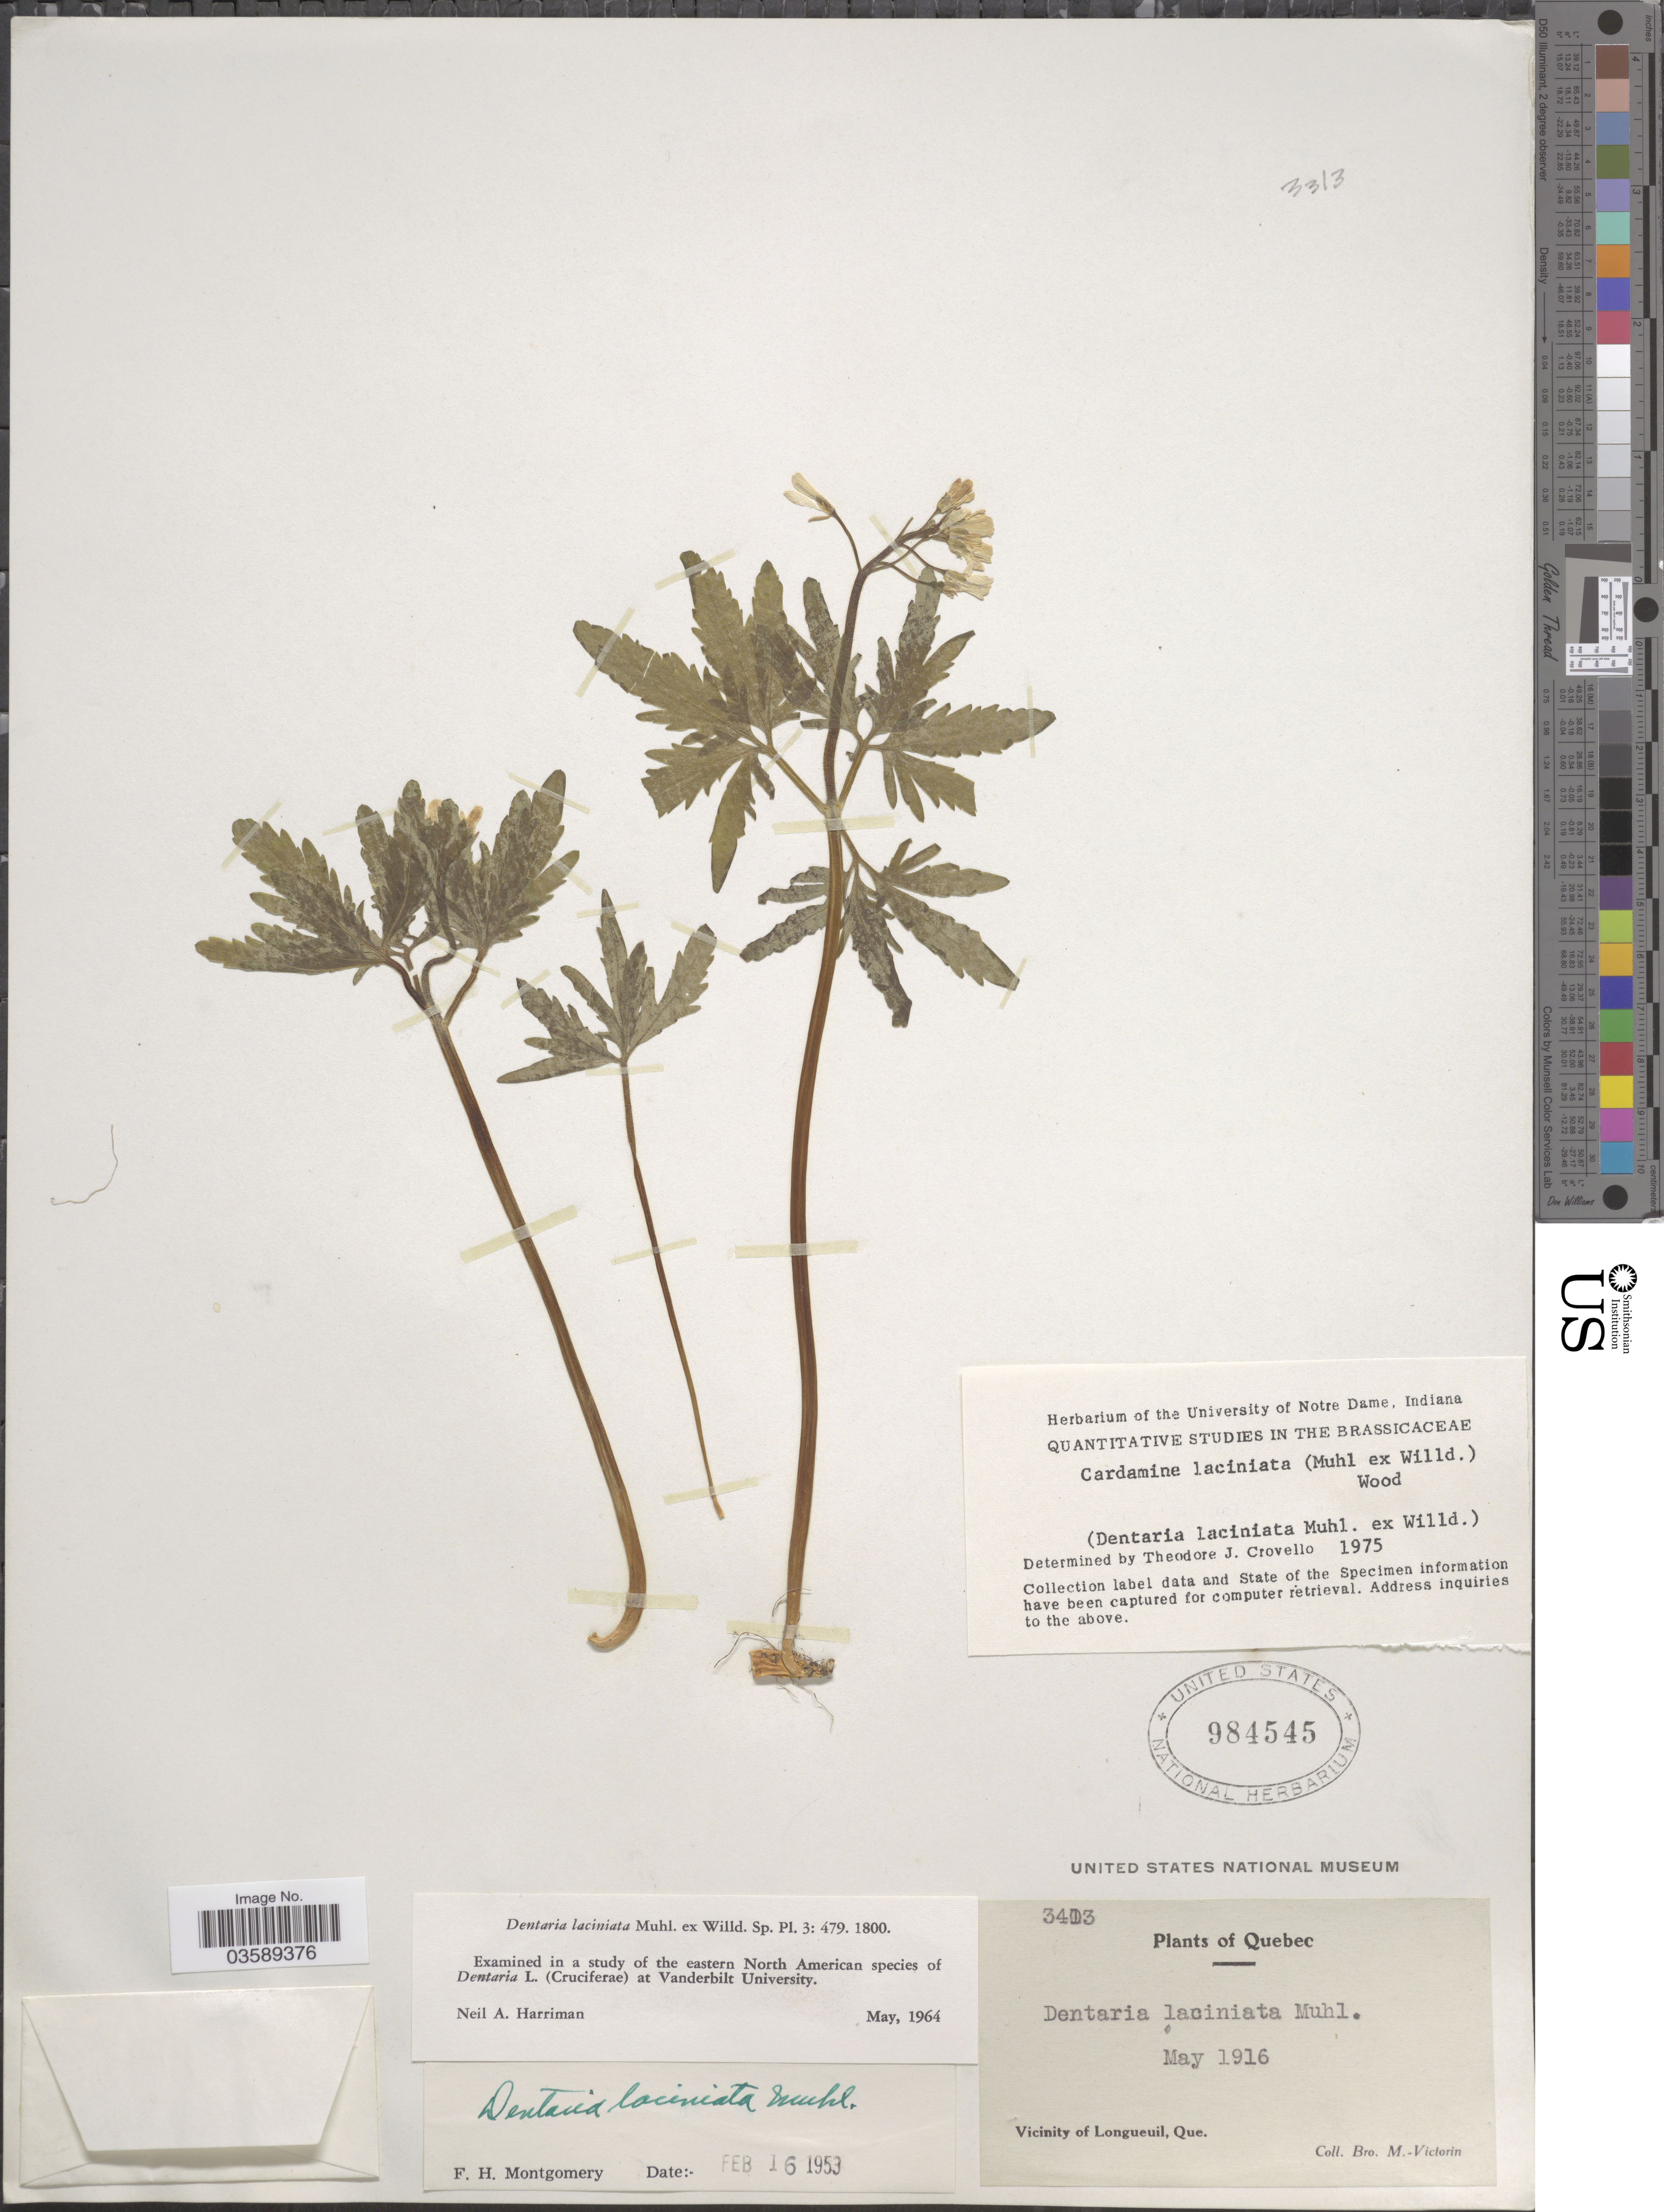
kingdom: Plantae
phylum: Tracheophyta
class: Magnoliopsida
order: Brassicales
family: Brassicaceae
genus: Cardamine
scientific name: Cardamine laciniata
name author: (Hook.) Steud.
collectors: Fr. Marie-Victorin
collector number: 3413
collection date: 1916-05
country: Canada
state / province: Quebec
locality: Vicinity of Longueuil.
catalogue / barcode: US 984545